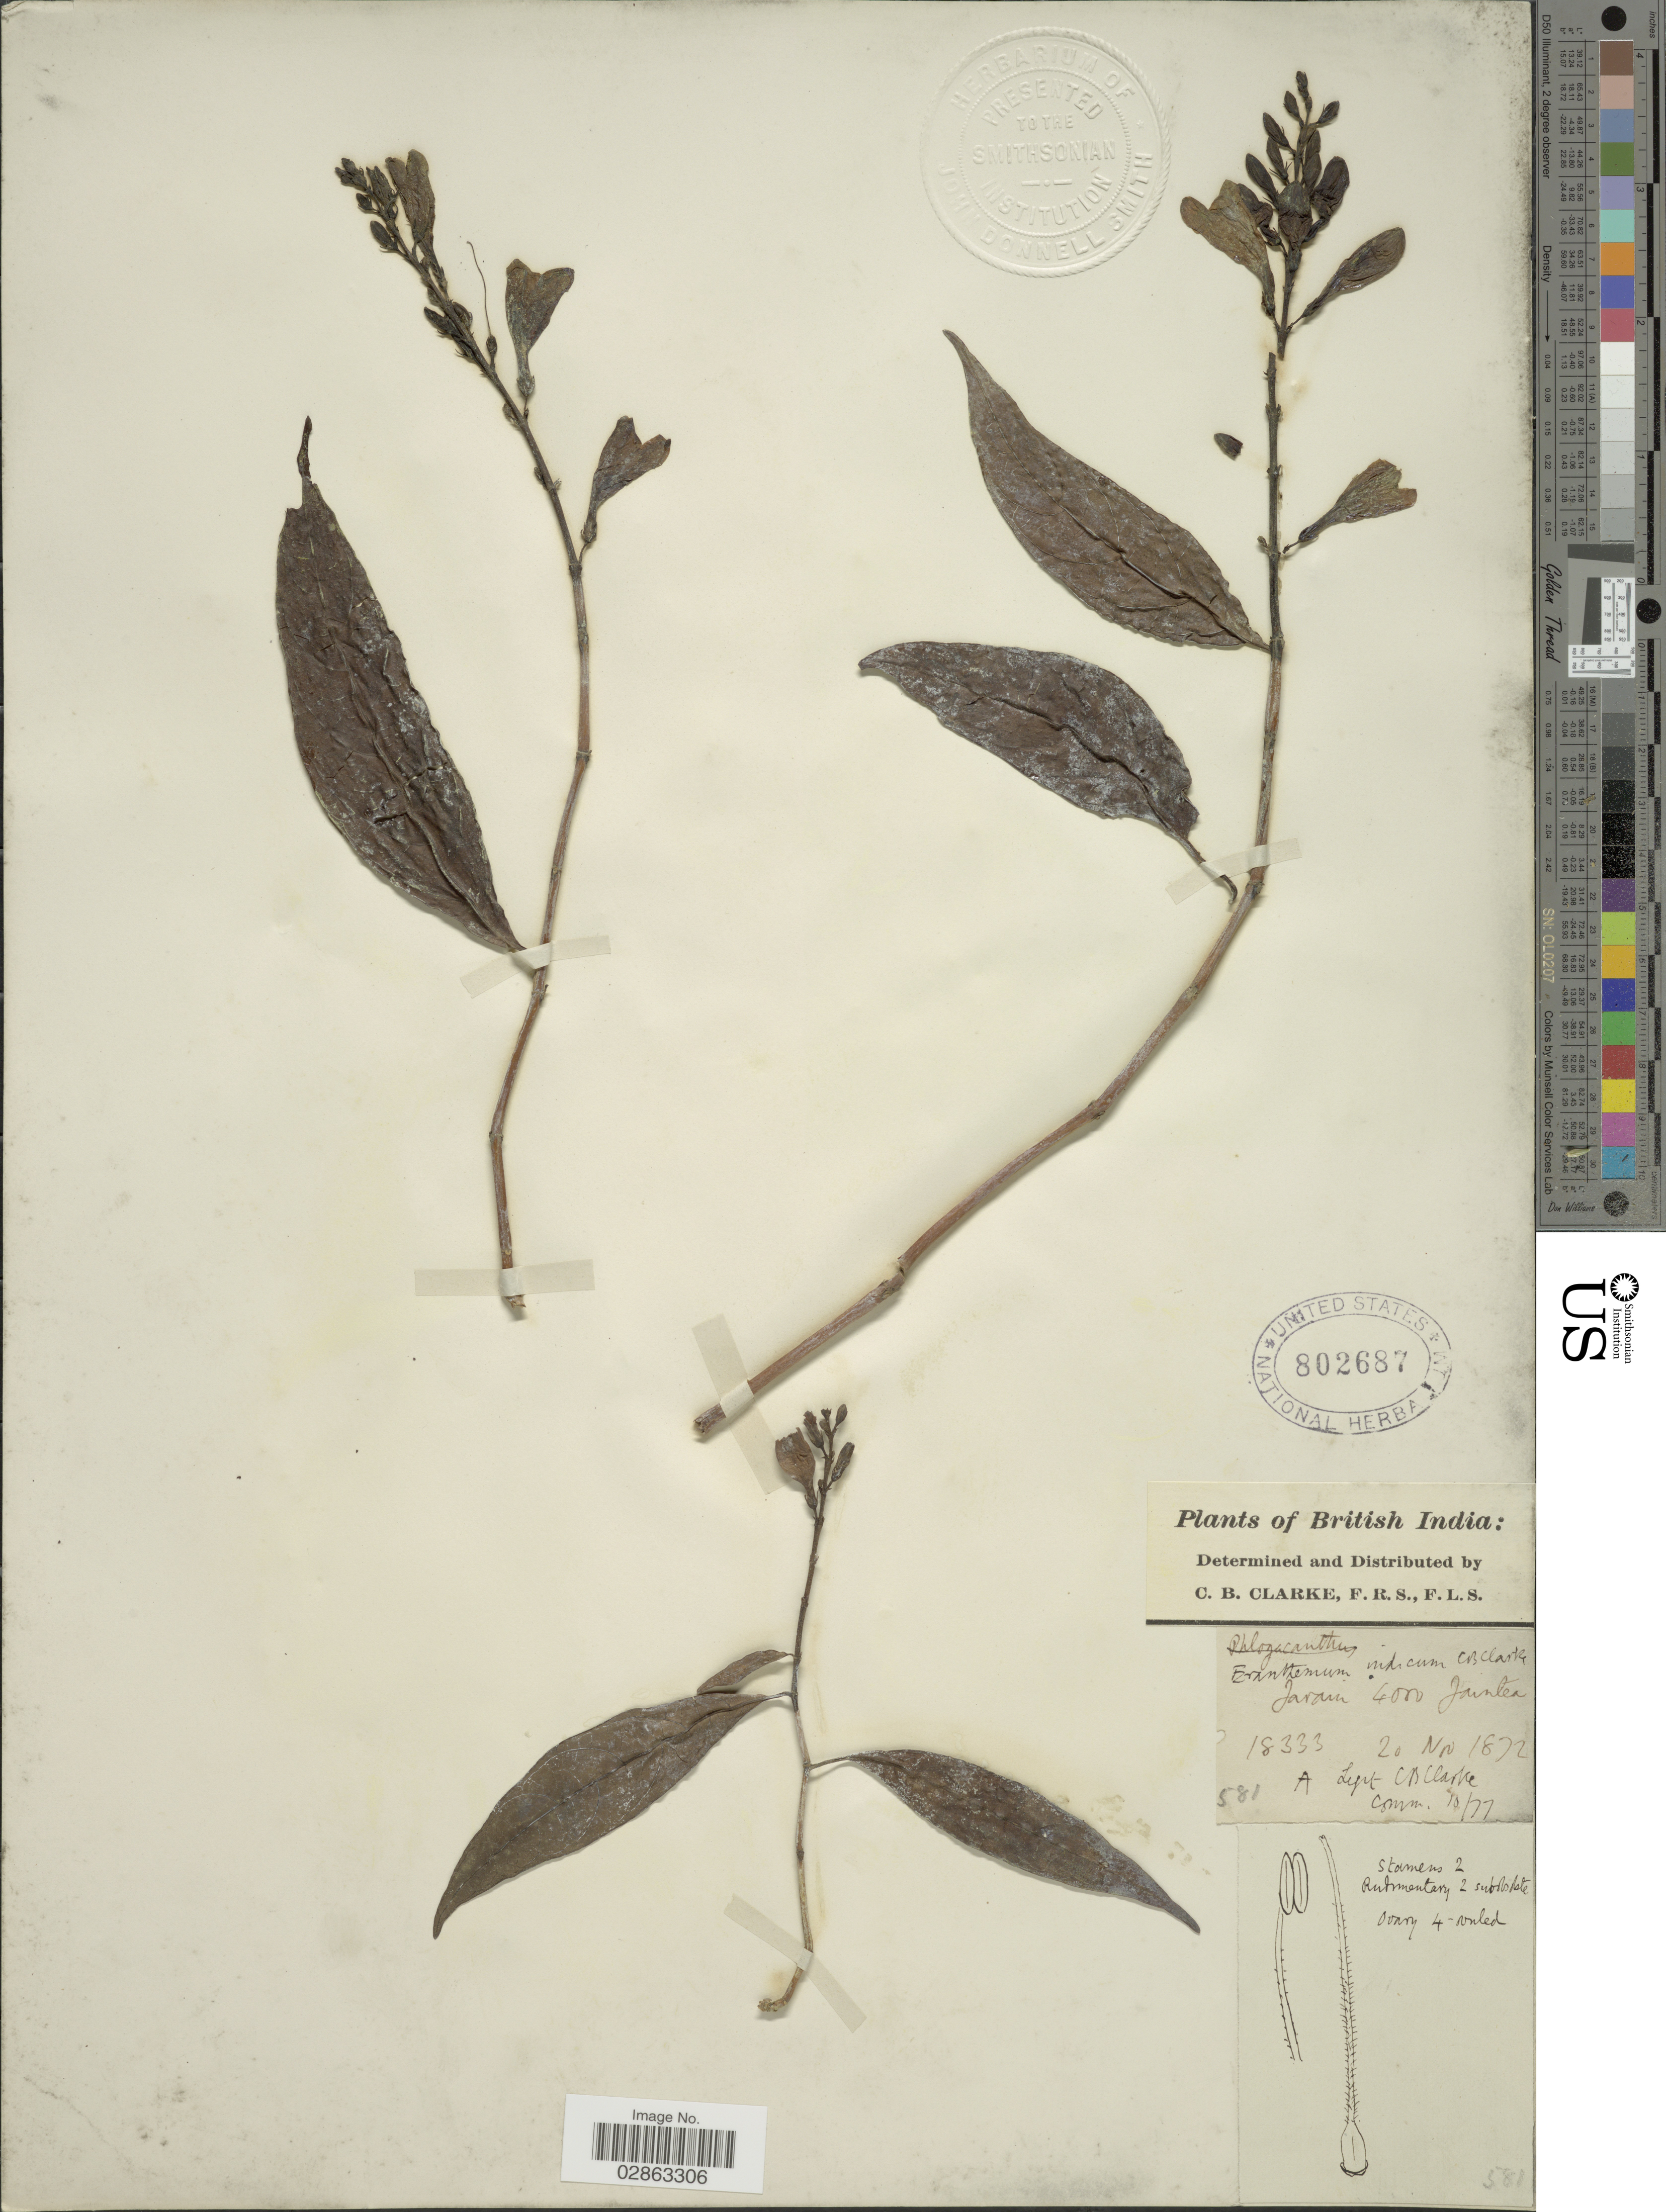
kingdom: Plantae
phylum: Tracheophyta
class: Magnoliopsida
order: Lamiales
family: Acanthaceae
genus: Eranthemum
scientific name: Eranthemum indicum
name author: (Nees) C.B. Clarke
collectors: C. B. Clarke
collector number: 18333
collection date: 1872-11-20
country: India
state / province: Meghalaya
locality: British India. Jarain. Jaintea.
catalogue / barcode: US 802687